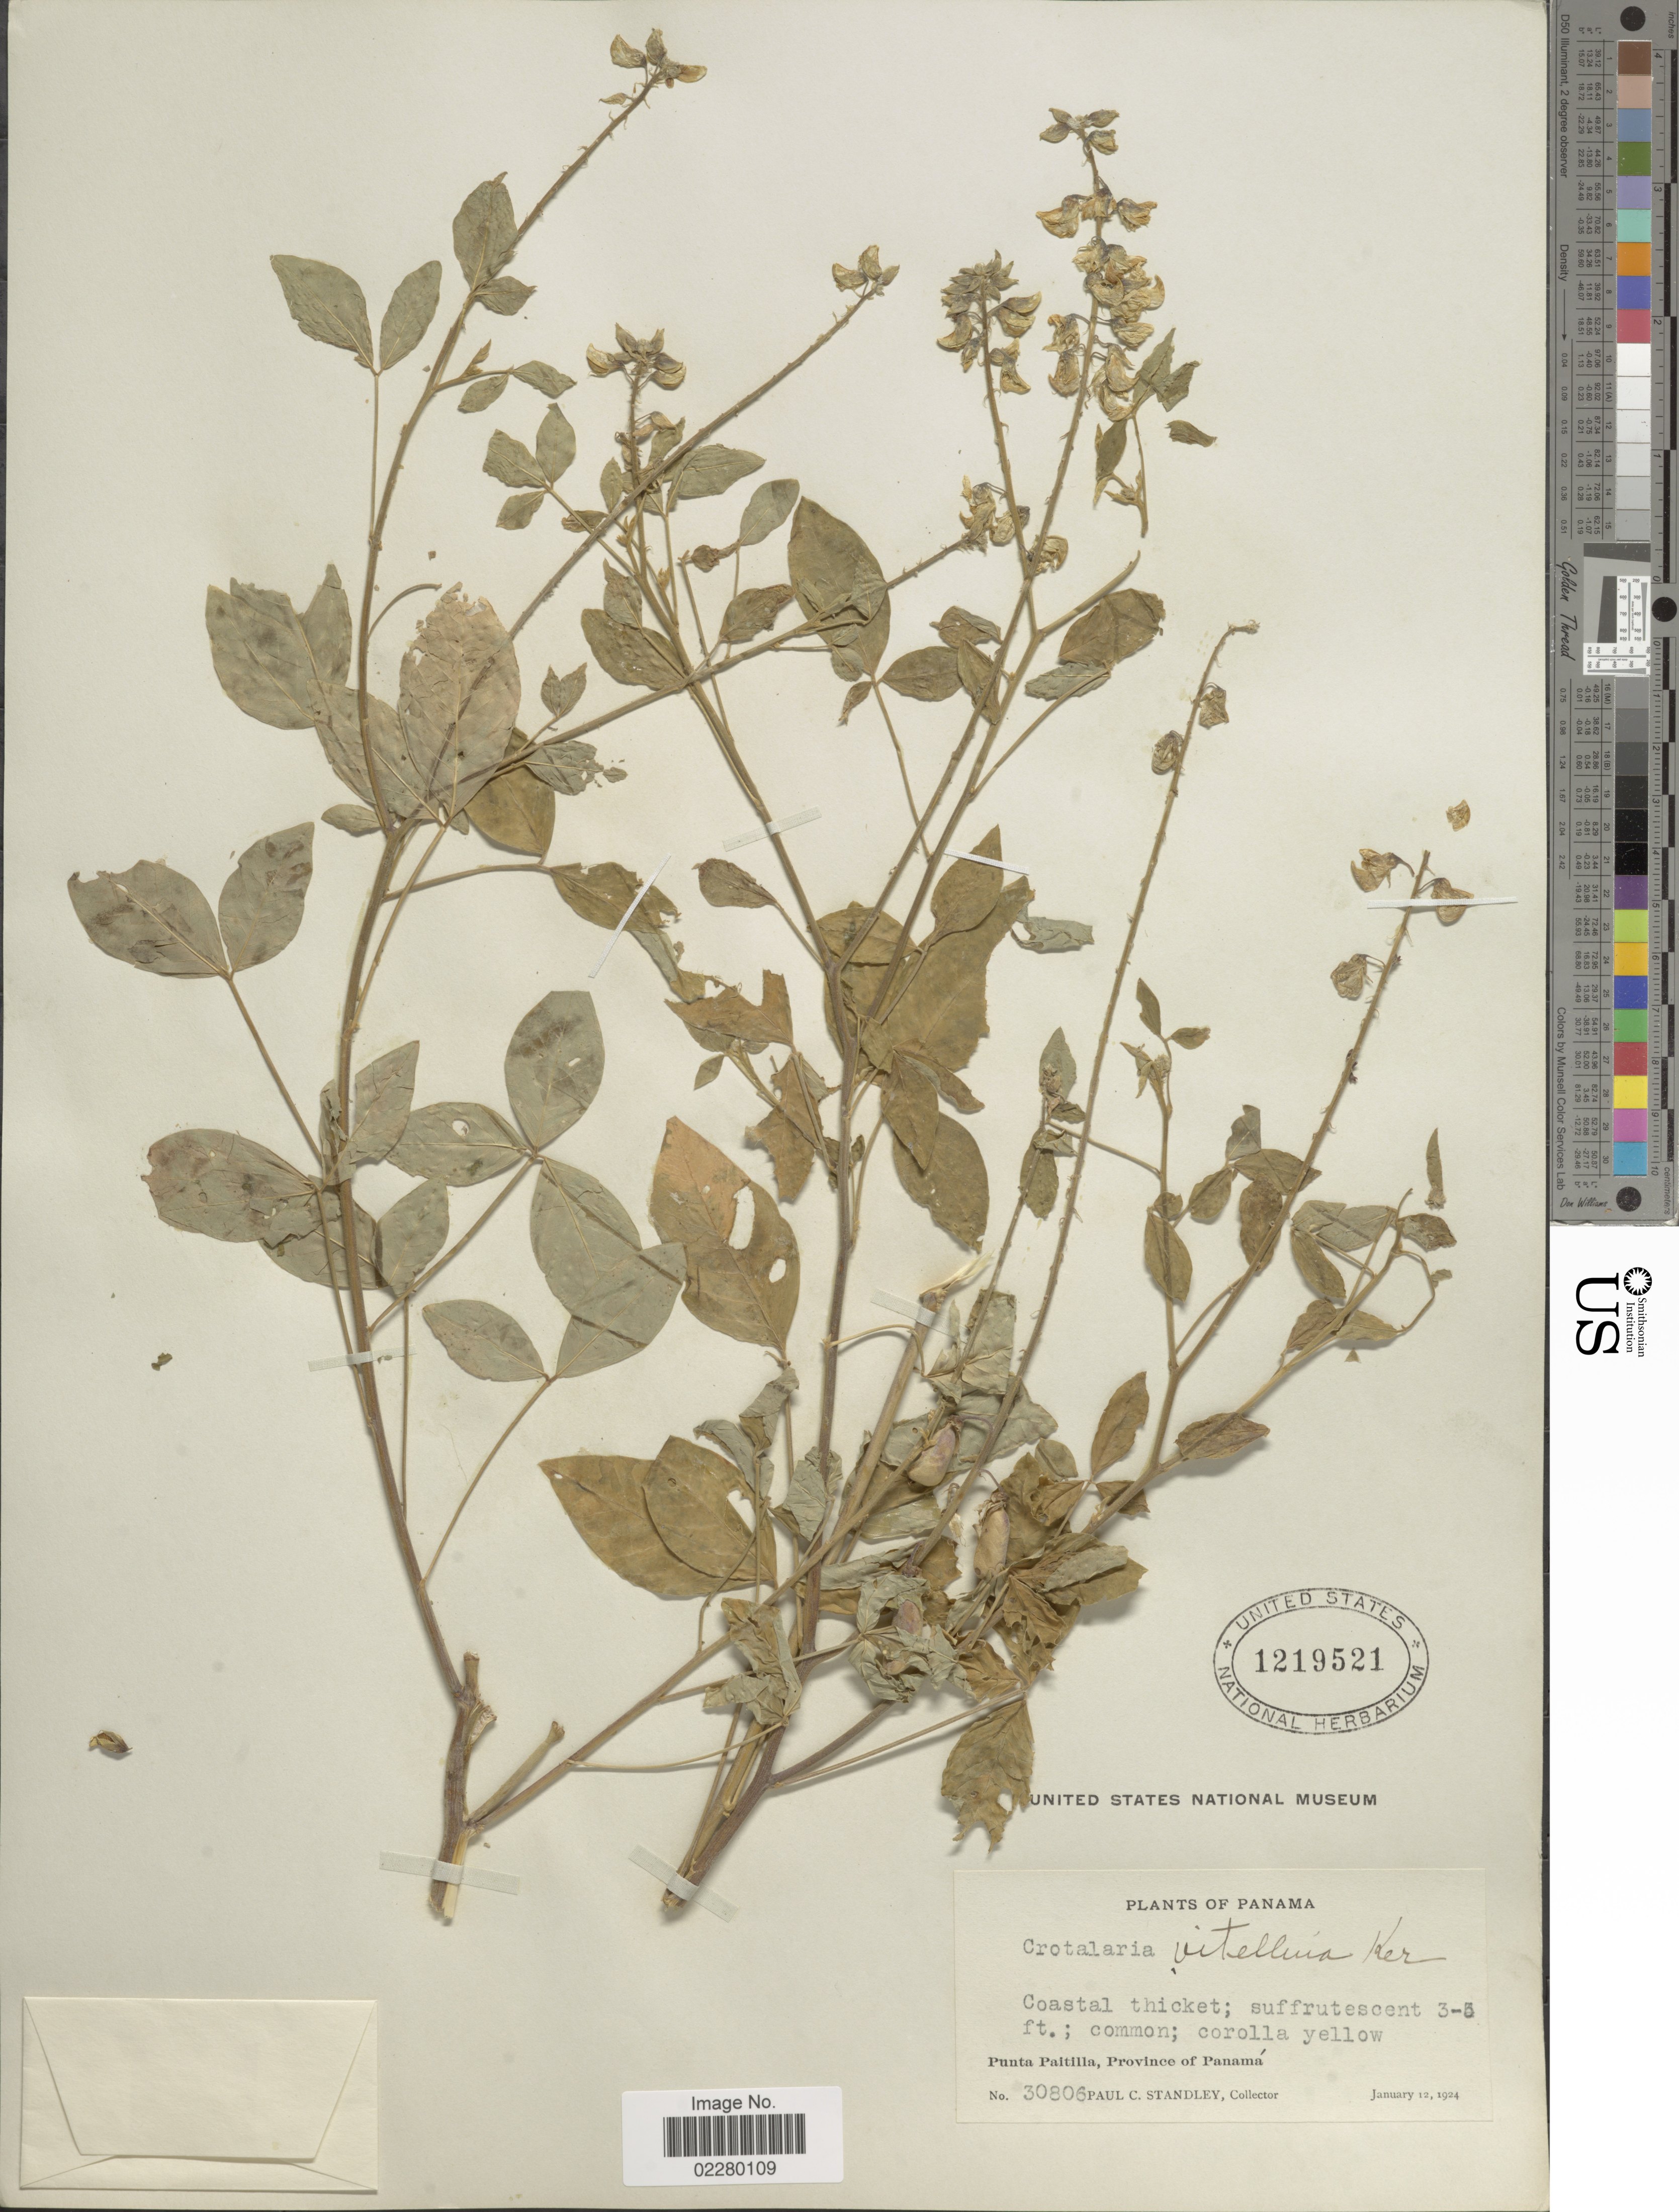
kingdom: Plantae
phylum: Tracheophyta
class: Magnoliopsida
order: Fabales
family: Fabaceae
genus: Crotalaria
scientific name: Crotalaria cajanifolia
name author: Kunth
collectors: P. C. Standley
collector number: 30806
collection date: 1924-01-12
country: Panama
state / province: Panamá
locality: Punta Paitilla, Province of Panamá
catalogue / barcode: US 1219521